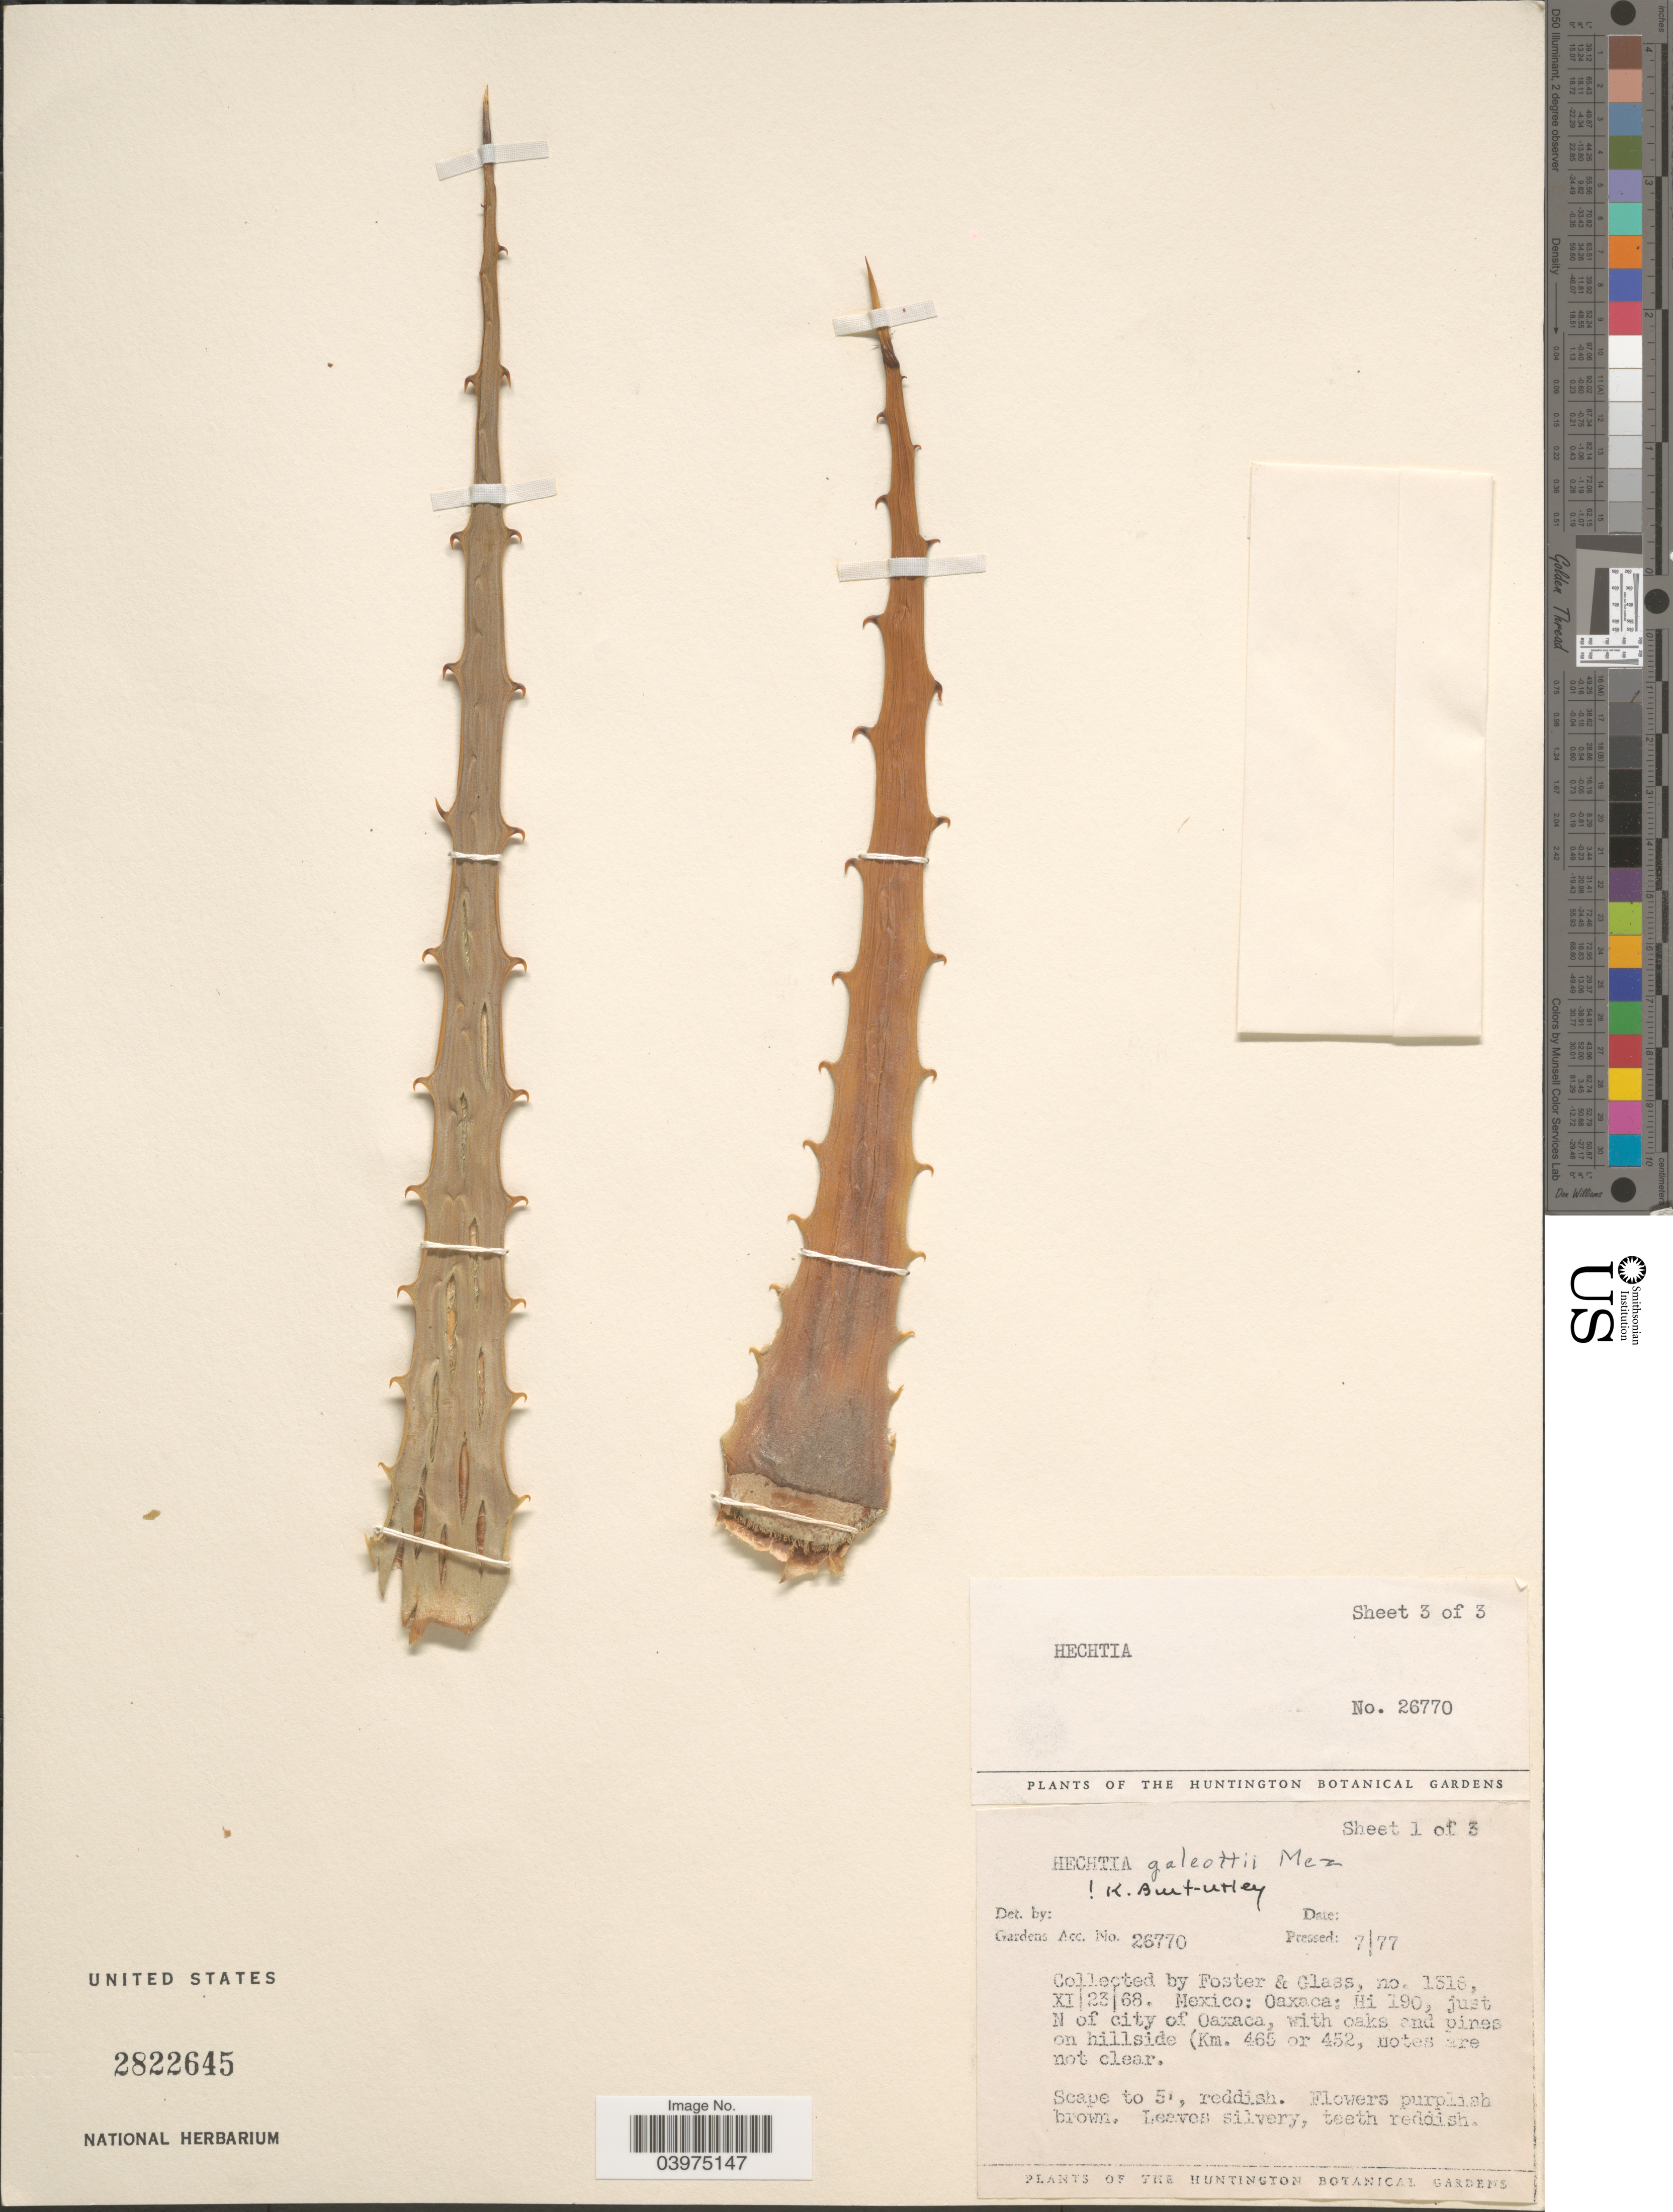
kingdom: Plantae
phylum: Tracheophyta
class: Liliopsida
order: Poales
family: Bromeliaceae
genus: Hechtia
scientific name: Hechtia galeottii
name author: Mez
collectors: -. Foster & Glass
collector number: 1316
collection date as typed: Transcribed d/m/y: /7/77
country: United States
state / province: California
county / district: Los Angeles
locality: The Huntington Botanical Gardens.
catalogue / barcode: US 2822645